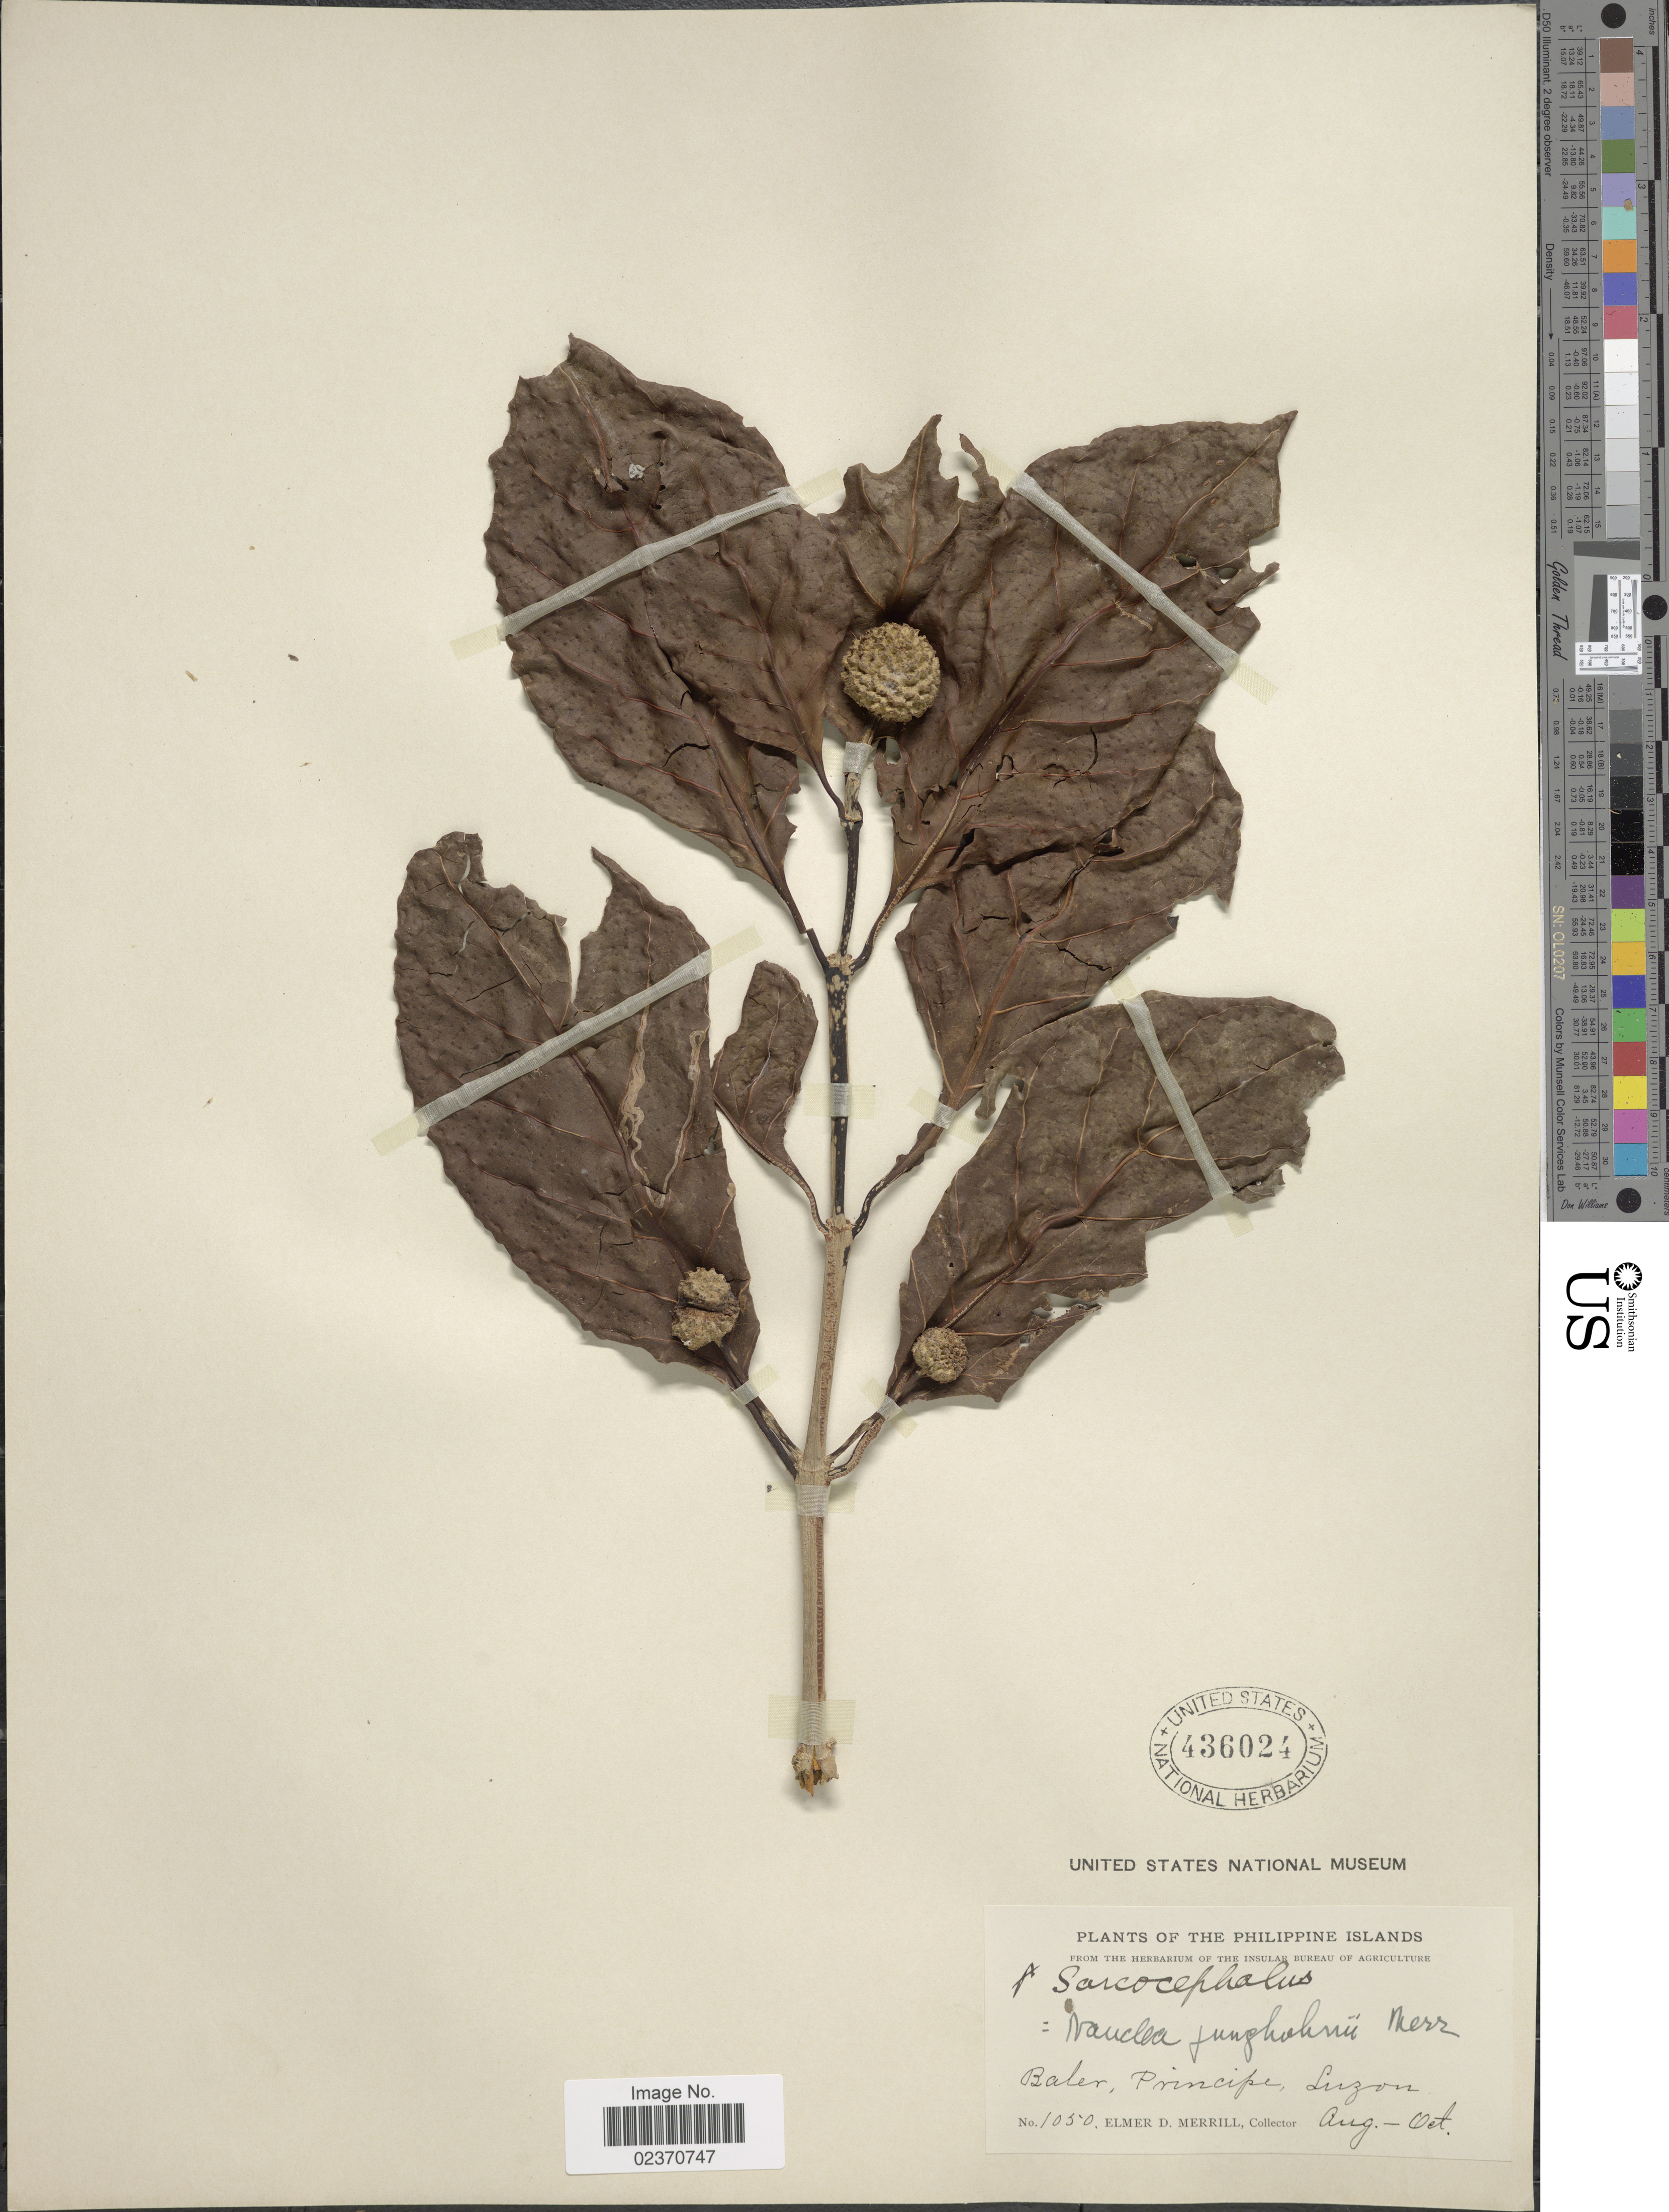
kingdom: Plantae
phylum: Tracheophyta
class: Magnoliopsida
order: Gentianales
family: Rubiaceae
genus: Nauclea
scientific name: Nauclea junghuhnii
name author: (Miq.) Merr.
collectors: E. D. Merrill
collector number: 1050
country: Philippines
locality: Baler, Principe, Luzon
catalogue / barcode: US 436024